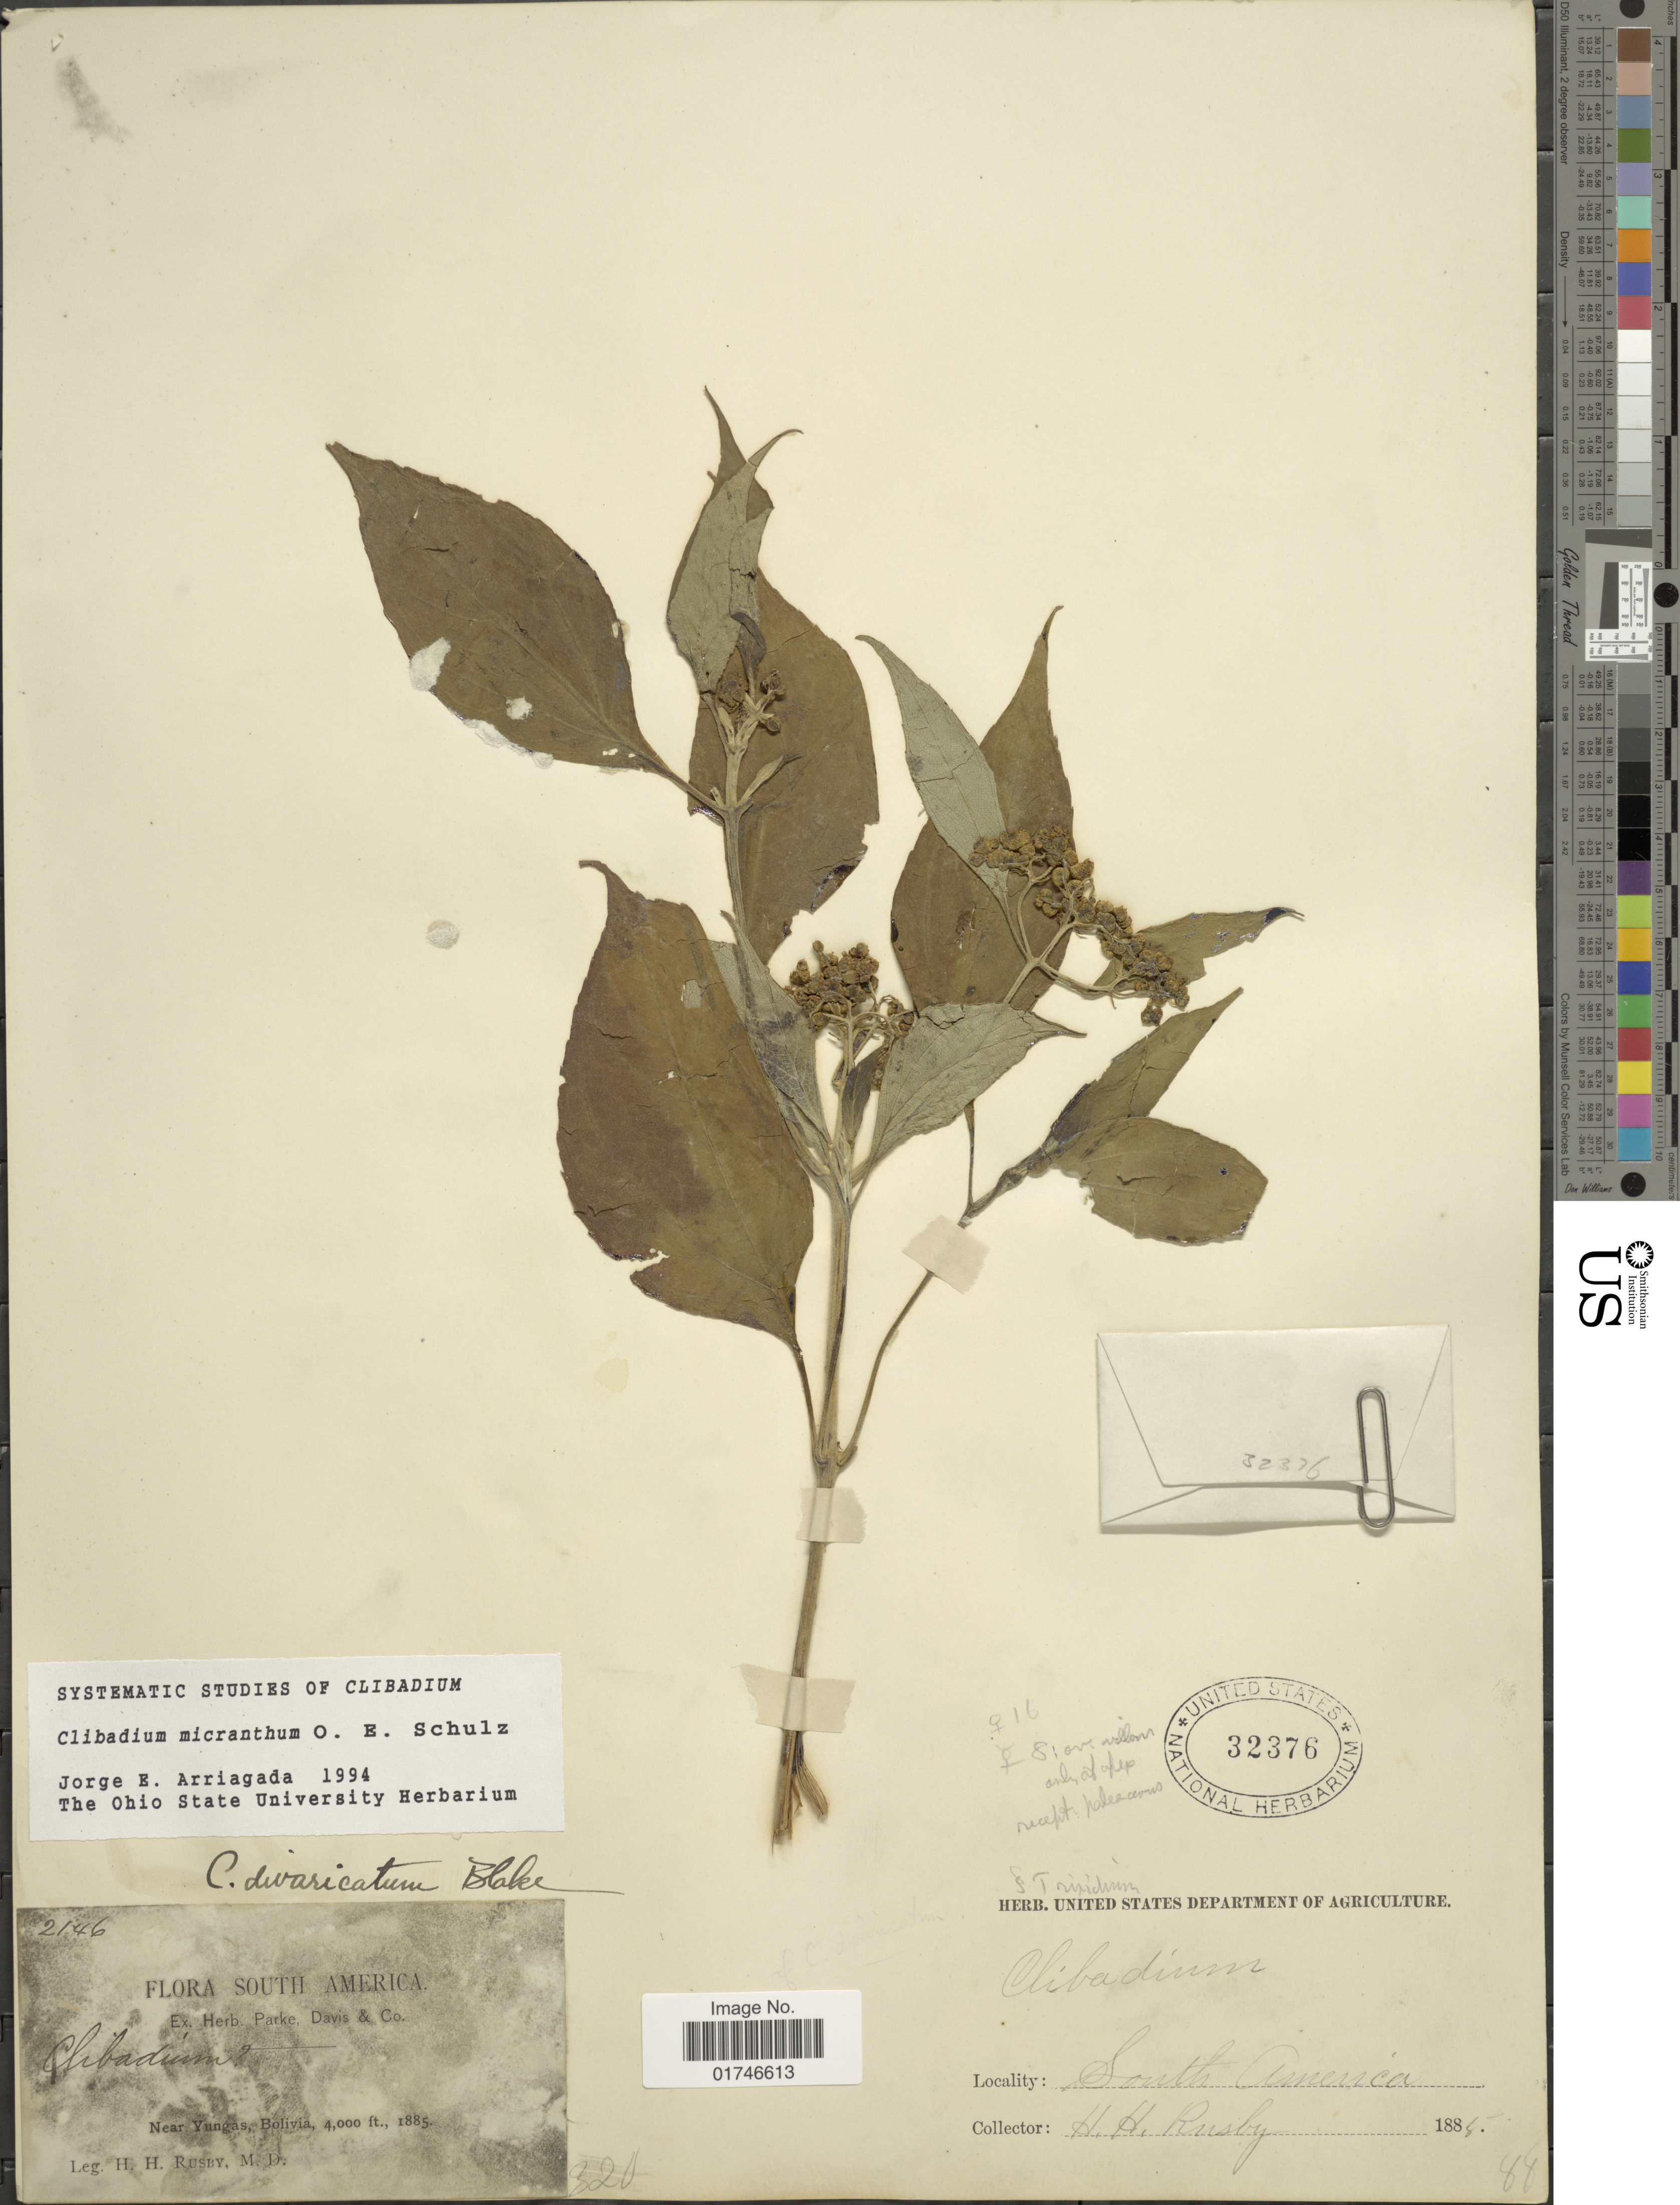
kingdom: Plantae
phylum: Tracheophyta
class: Magnoliopsida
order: Asterales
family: Asteraceae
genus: Clibadium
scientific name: Clibadium micranthum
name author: O.E. Schulz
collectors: H. H. Rusby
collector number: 2146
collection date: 1885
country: Bolivia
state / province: La Paz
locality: Near Yungas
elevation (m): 1219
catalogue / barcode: US 32376